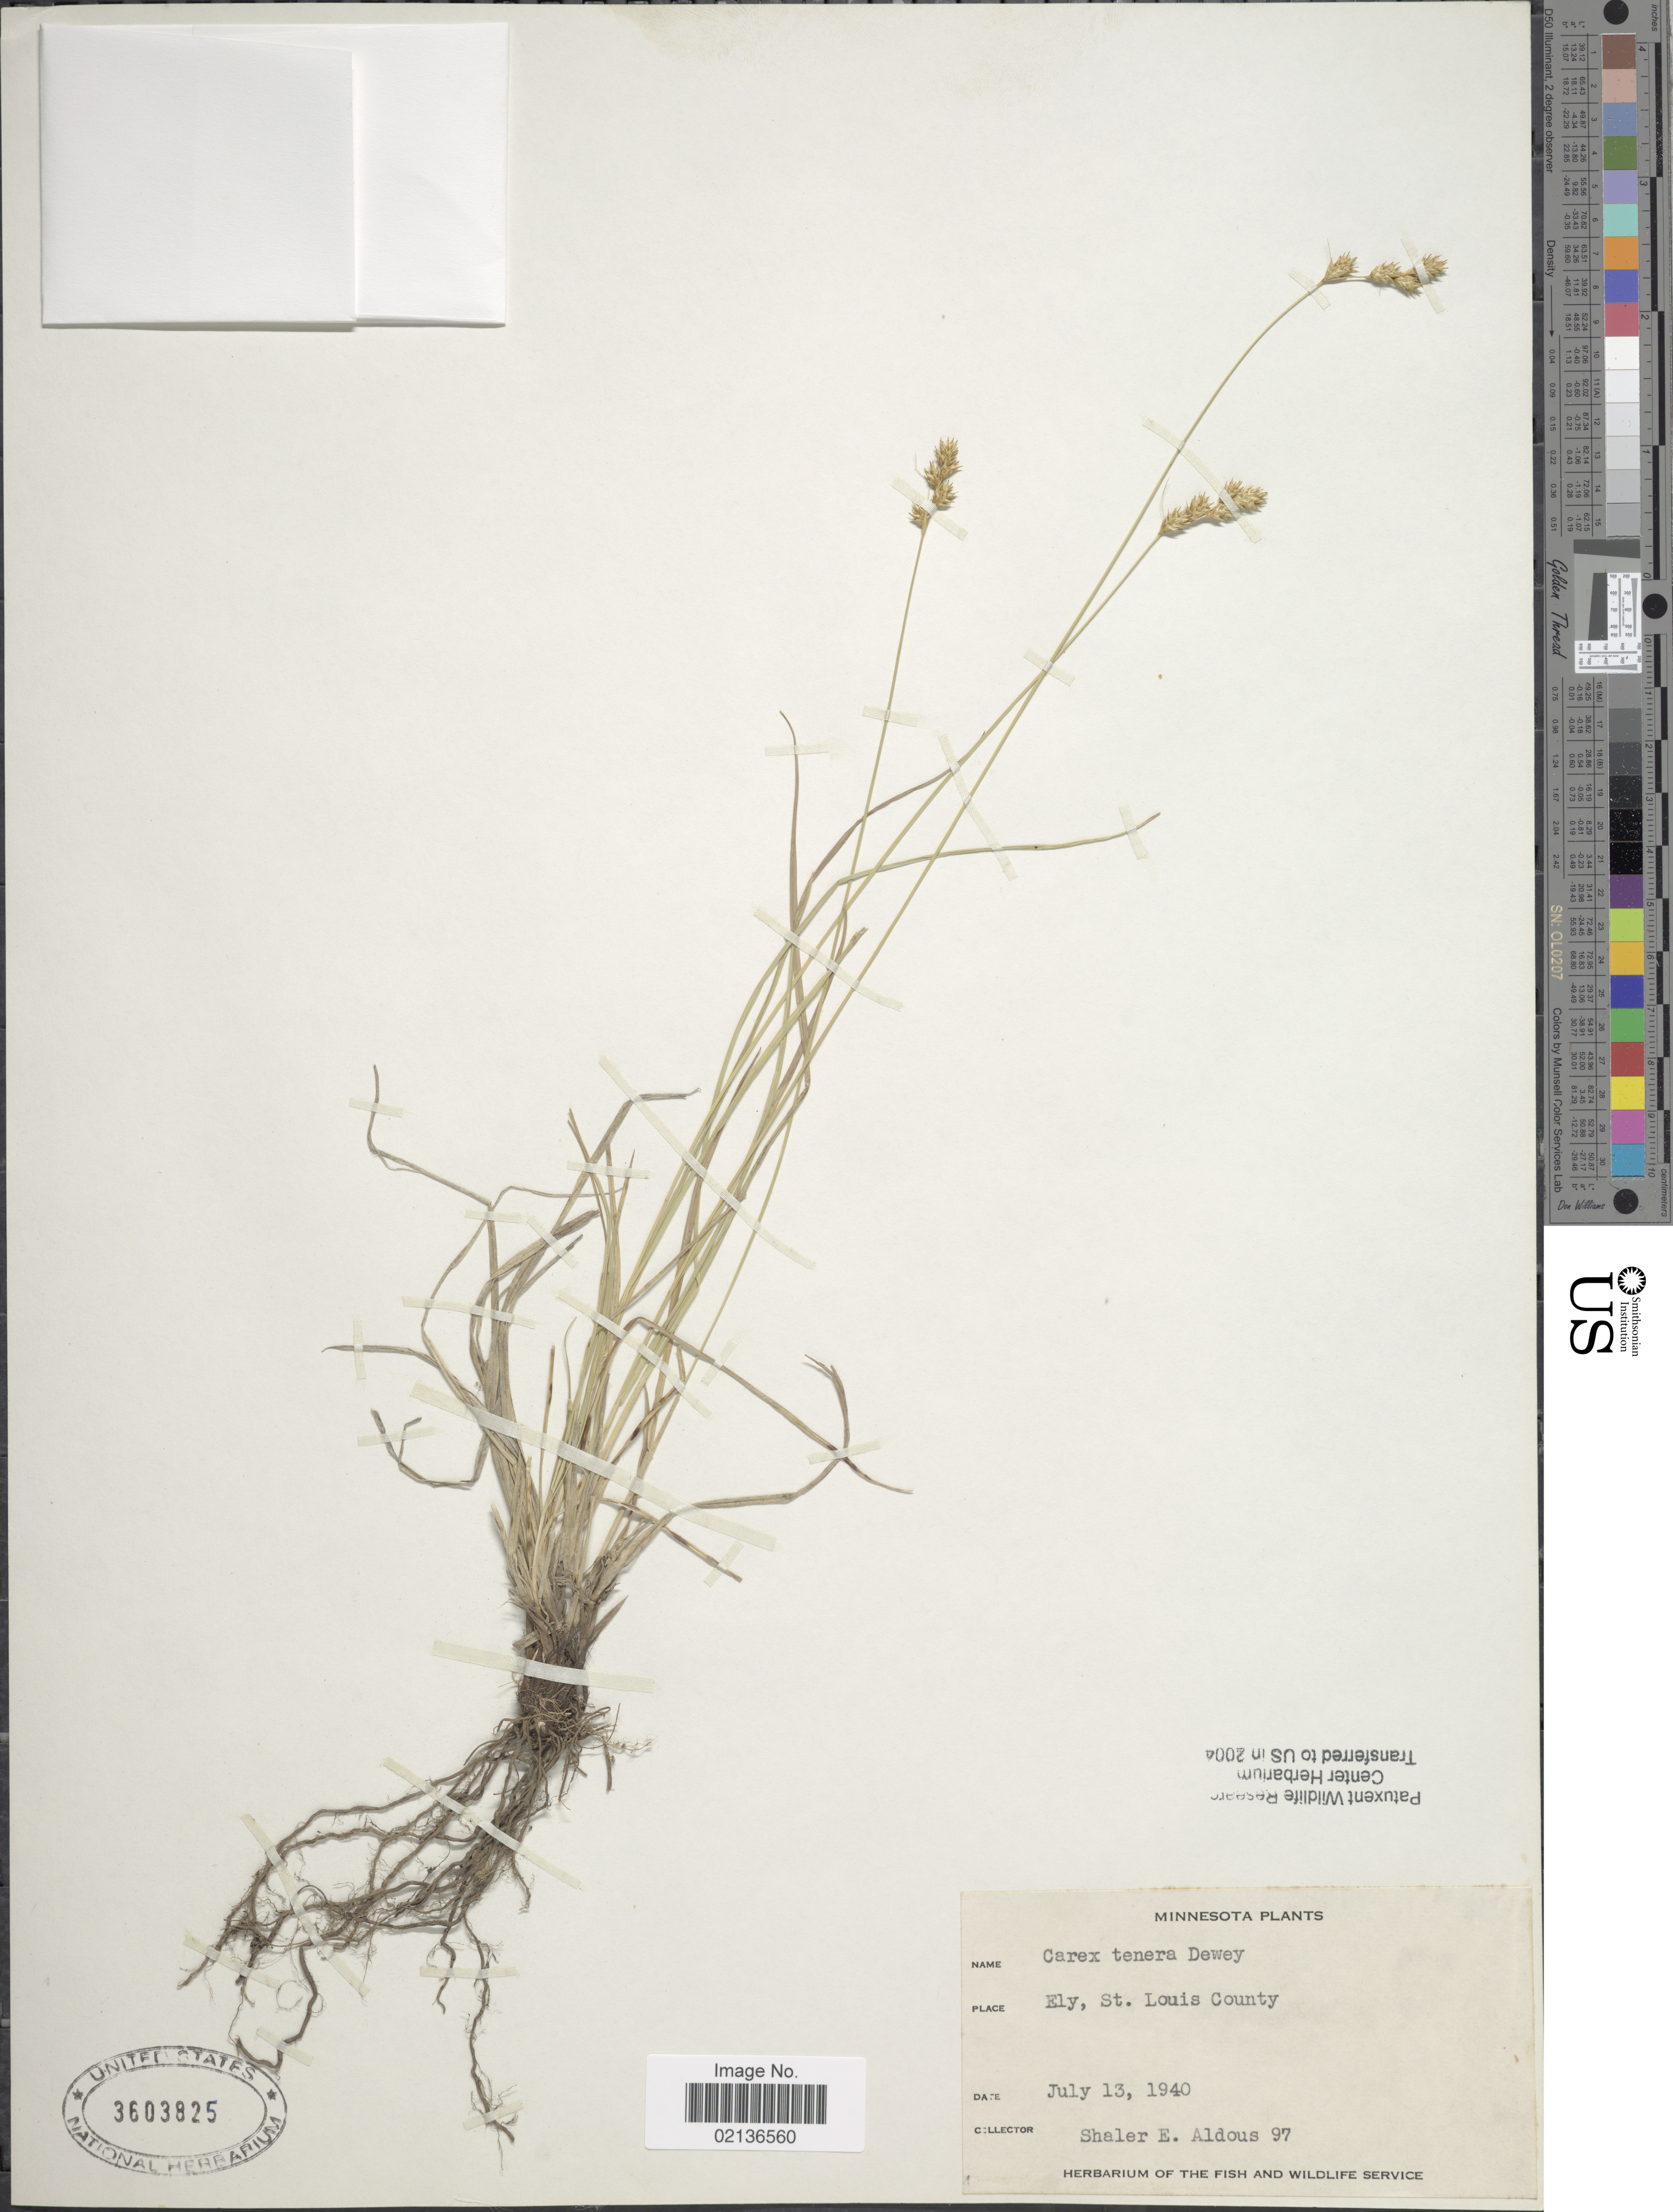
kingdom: Plantae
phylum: Tracheophyta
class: Liliopsida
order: Poales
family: Cyperaceae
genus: Carex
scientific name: Carex tenera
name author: Dewey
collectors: S. Aldous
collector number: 97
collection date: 1940-07-13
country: United States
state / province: Minnesota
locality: Ely, St. Louis County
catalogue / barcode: US 3603825